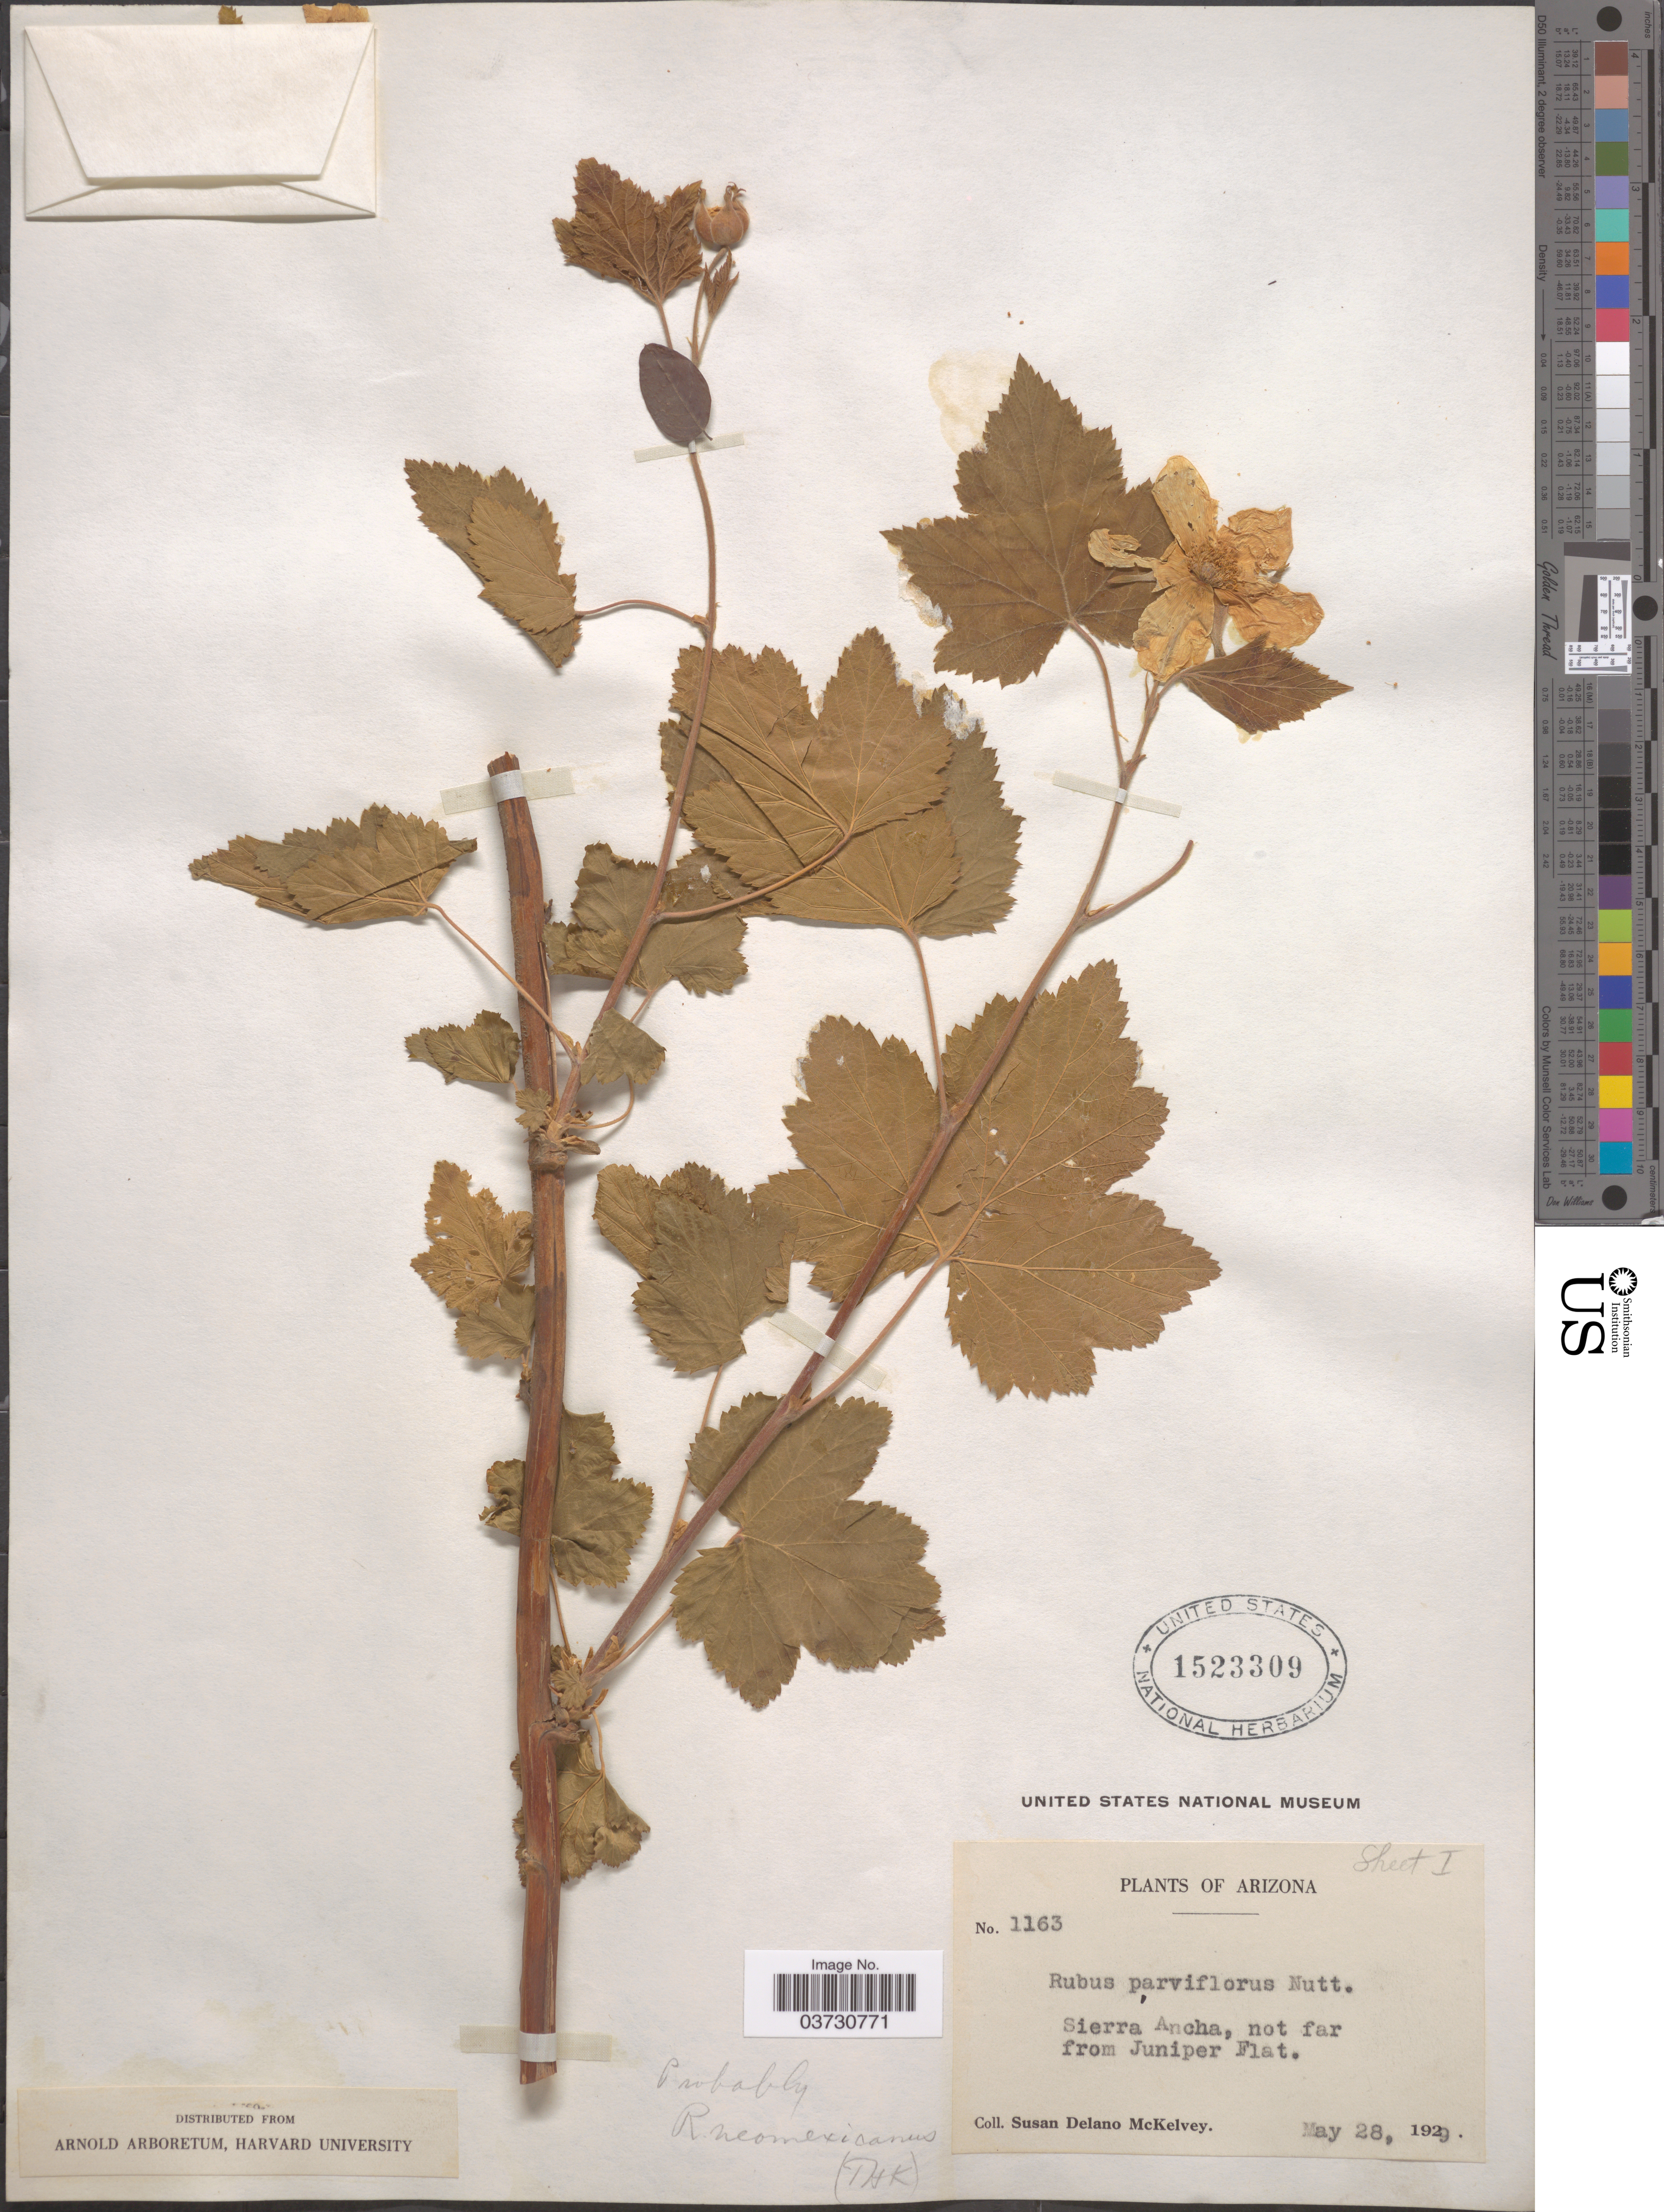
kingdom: Plantae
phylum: Tracheophyta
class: Magnoliopsida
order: Rosales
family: Rosaceae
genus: Rubus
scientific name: Rubus neomexicanus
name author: A. Gray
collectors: S. A. McKelvey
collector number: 1163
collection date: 1929-05-28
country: United States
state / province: Arizona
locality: Sierra Ancha, not far from Juniper Flat.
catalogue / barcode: US 1523309